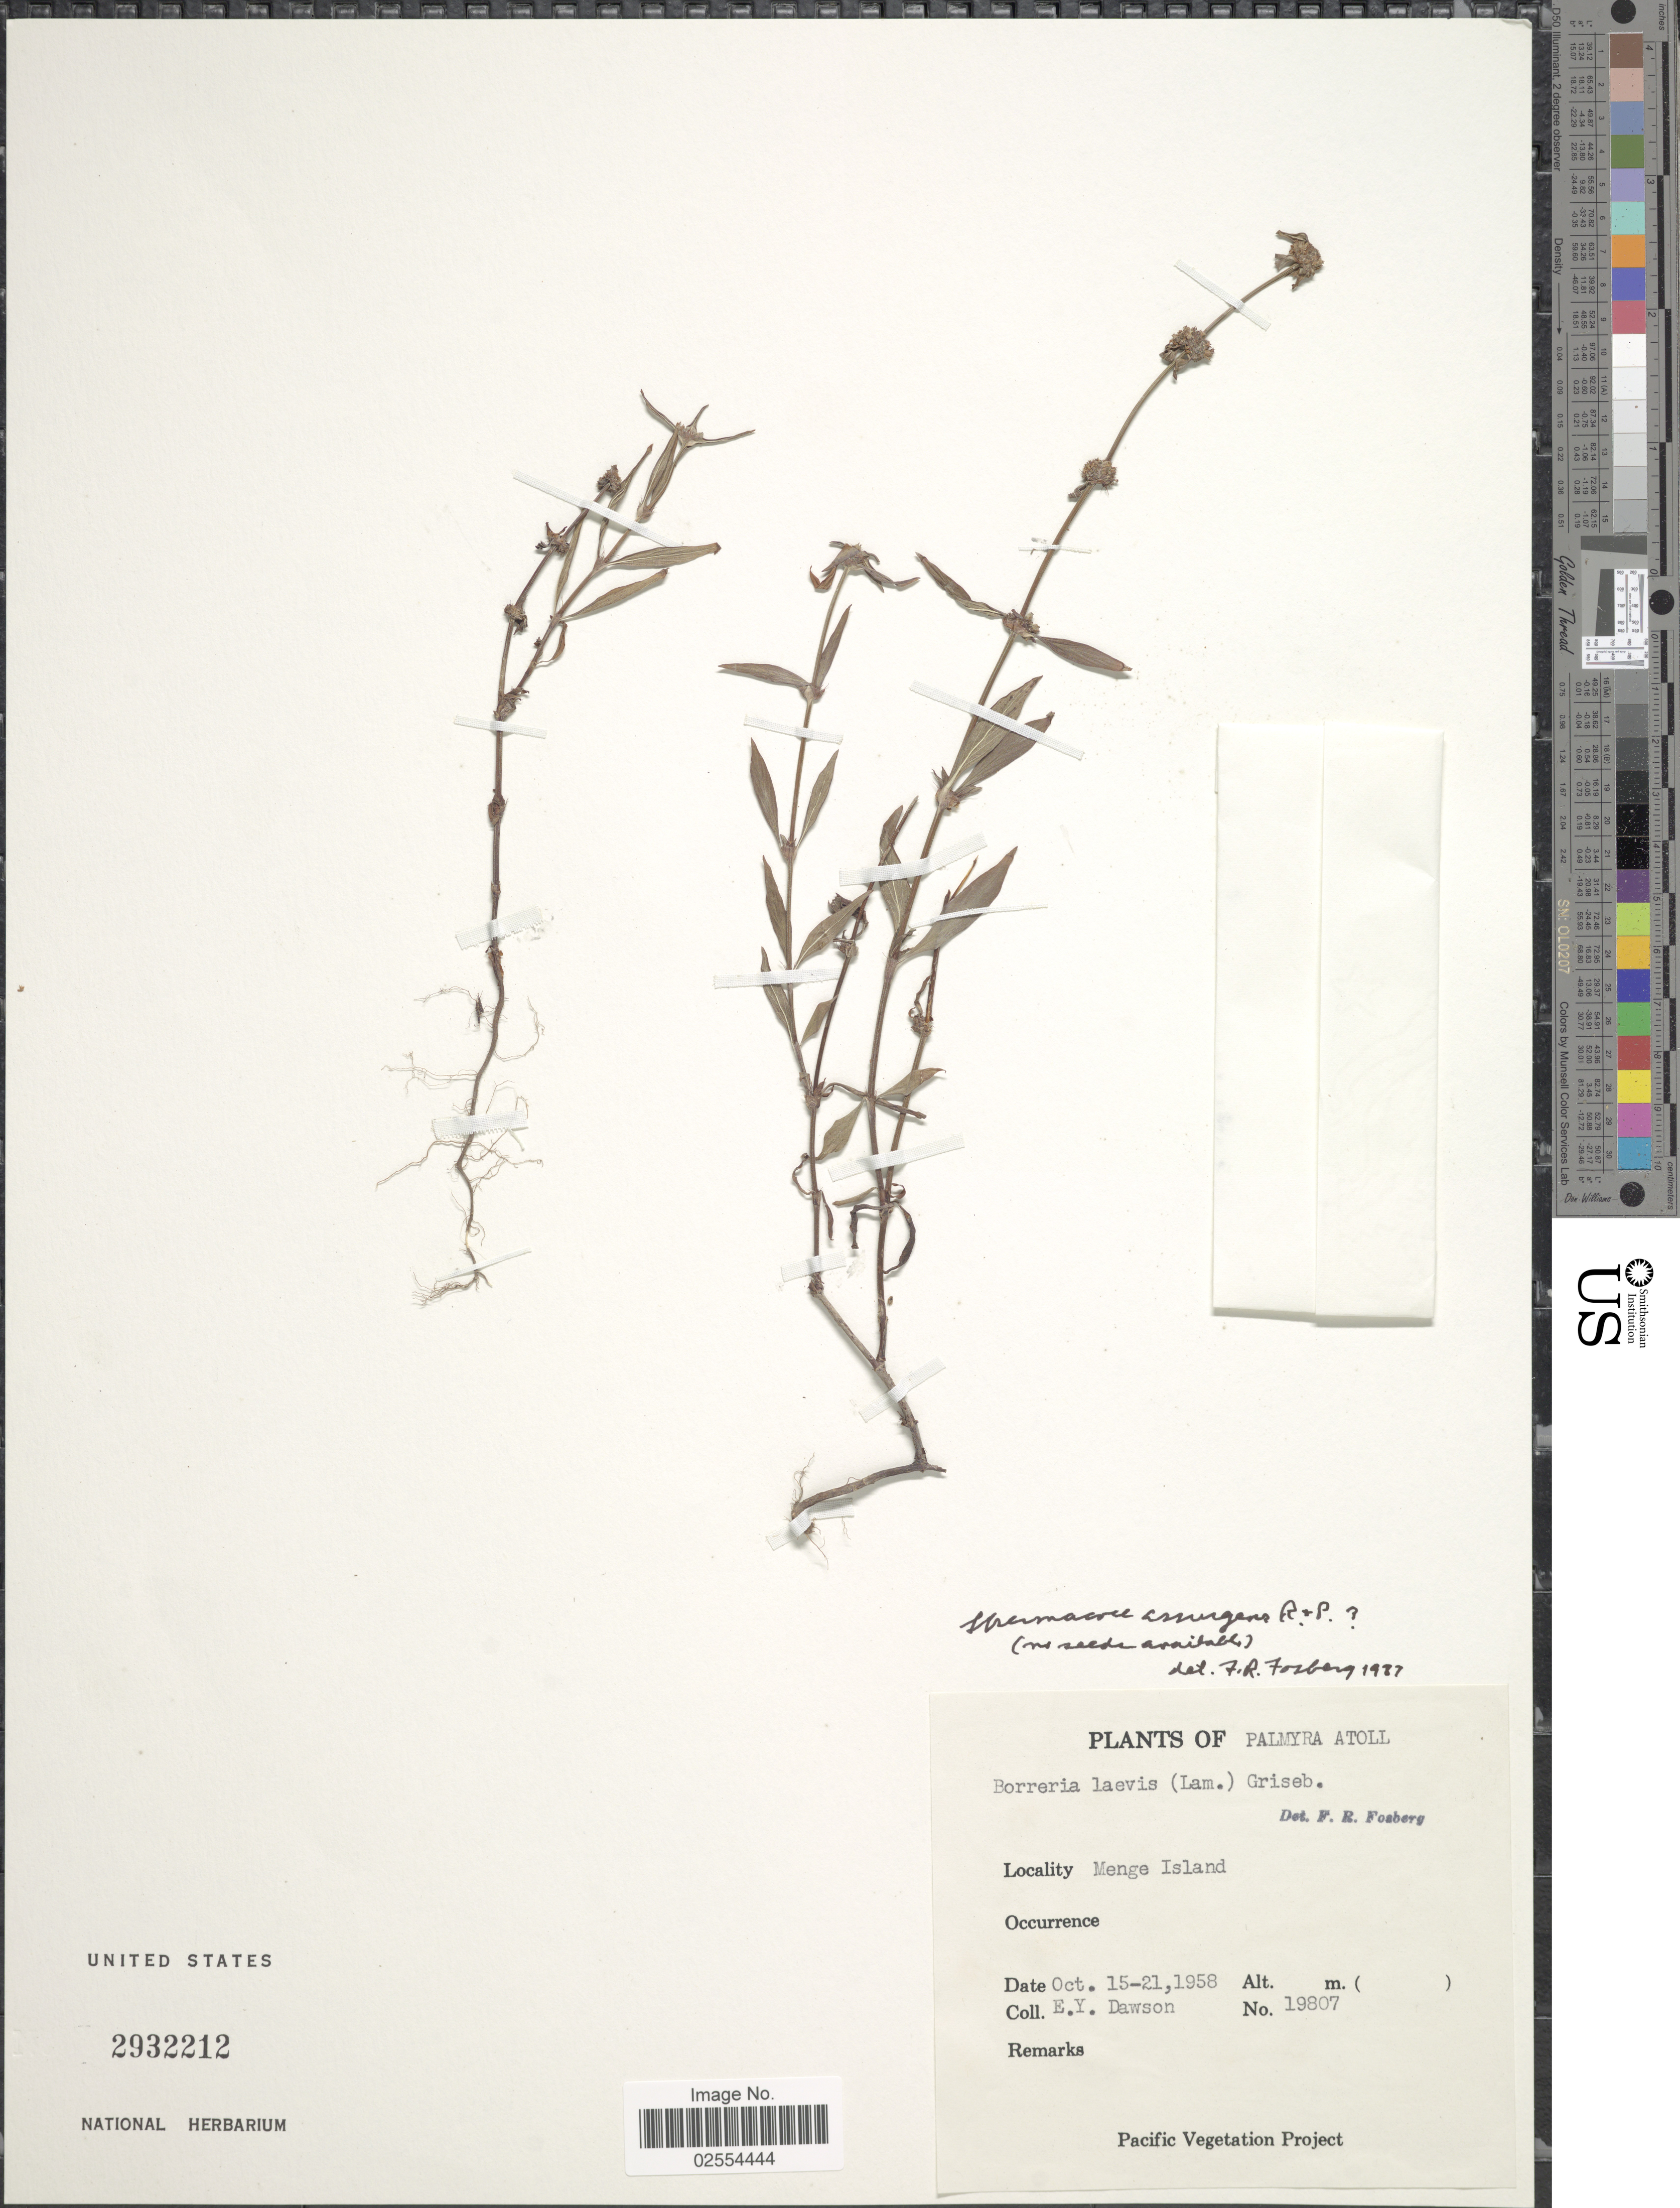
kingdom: Plantae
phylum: Tracheophyta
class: Magnoliopsida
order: Gentianales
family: Rubiaceae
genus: Spermacoce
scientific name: Spermacoce laevis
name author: Lam.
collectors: E. Y. Dawson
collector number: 19807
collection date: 1958-10-15/1958-10-21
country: U.S. Administered Pacific Islands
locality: Palmyra Atoll, Menge Island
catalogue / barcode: US 2932212